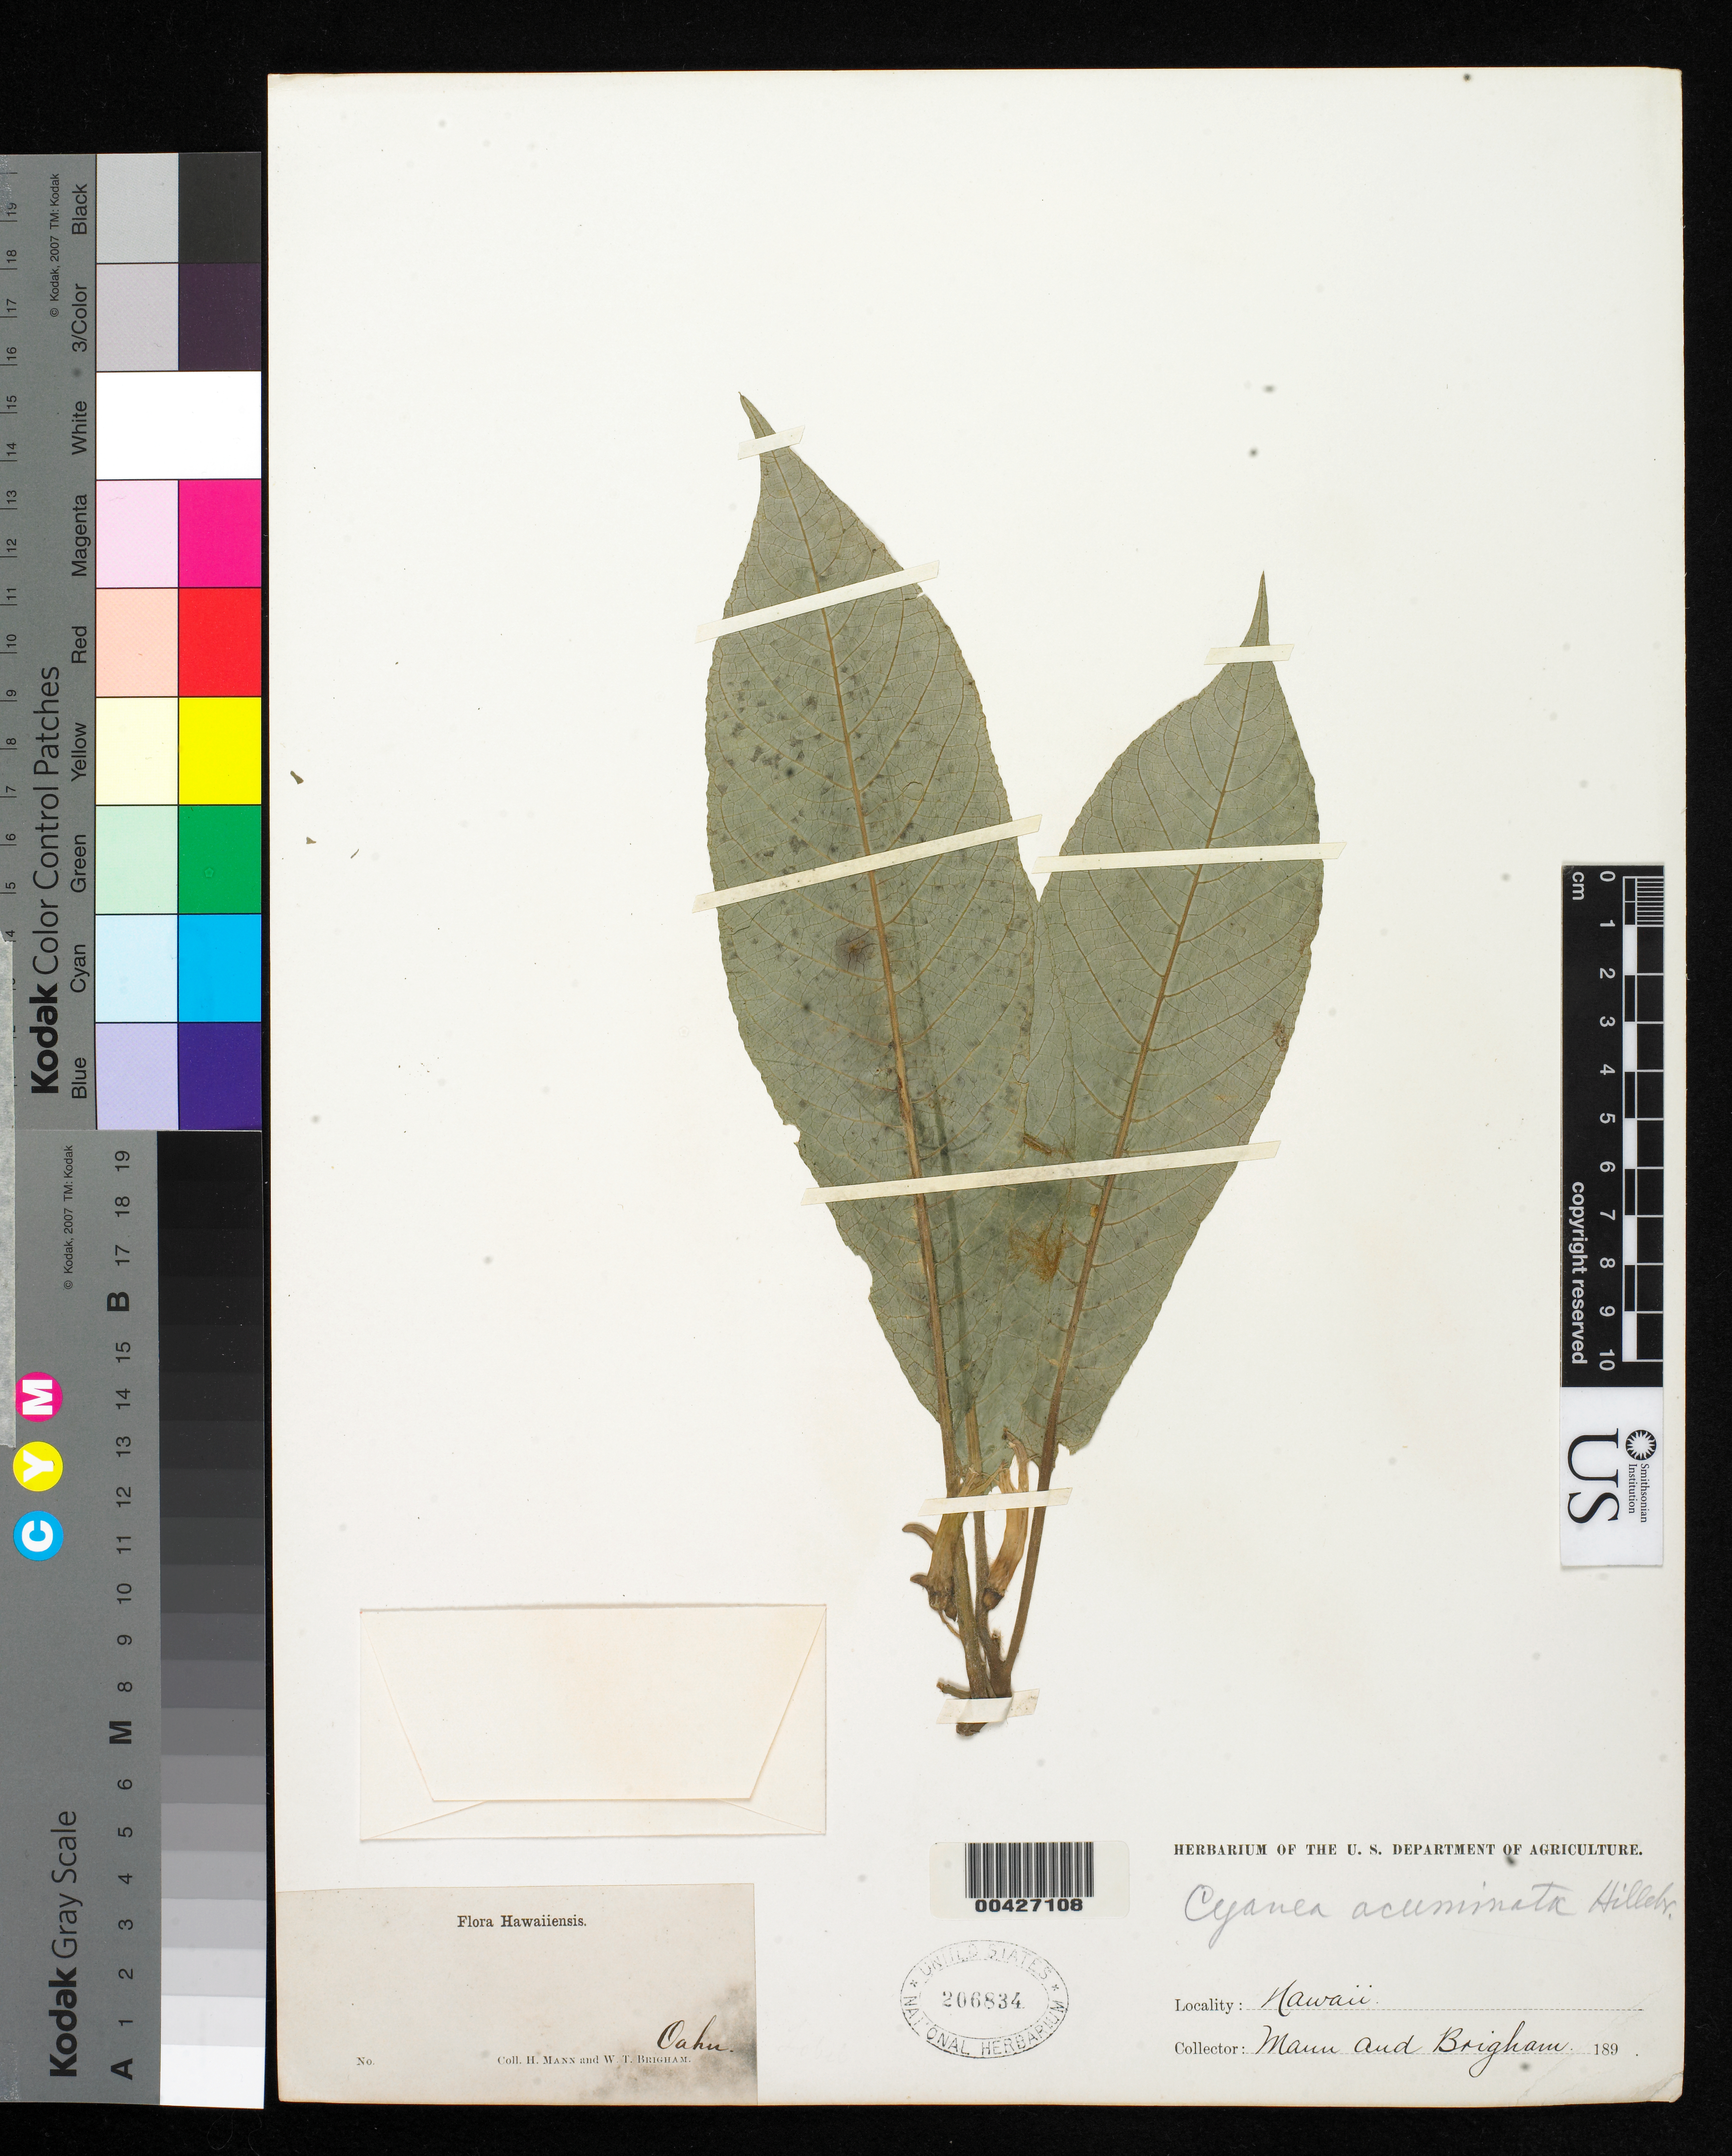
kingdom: Plantae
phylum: Tracheophyta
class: Magnoliopsida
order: Asterales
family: Campanulaceae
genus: Cyanea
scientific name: Cyanea acuminata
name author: (Gaudich.) Hillebr.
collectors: H. Mann & W. T. Brigham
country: United States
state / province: Hawaii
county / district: Honolulu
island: Oahu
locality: Oahu.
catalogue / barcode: US 206834